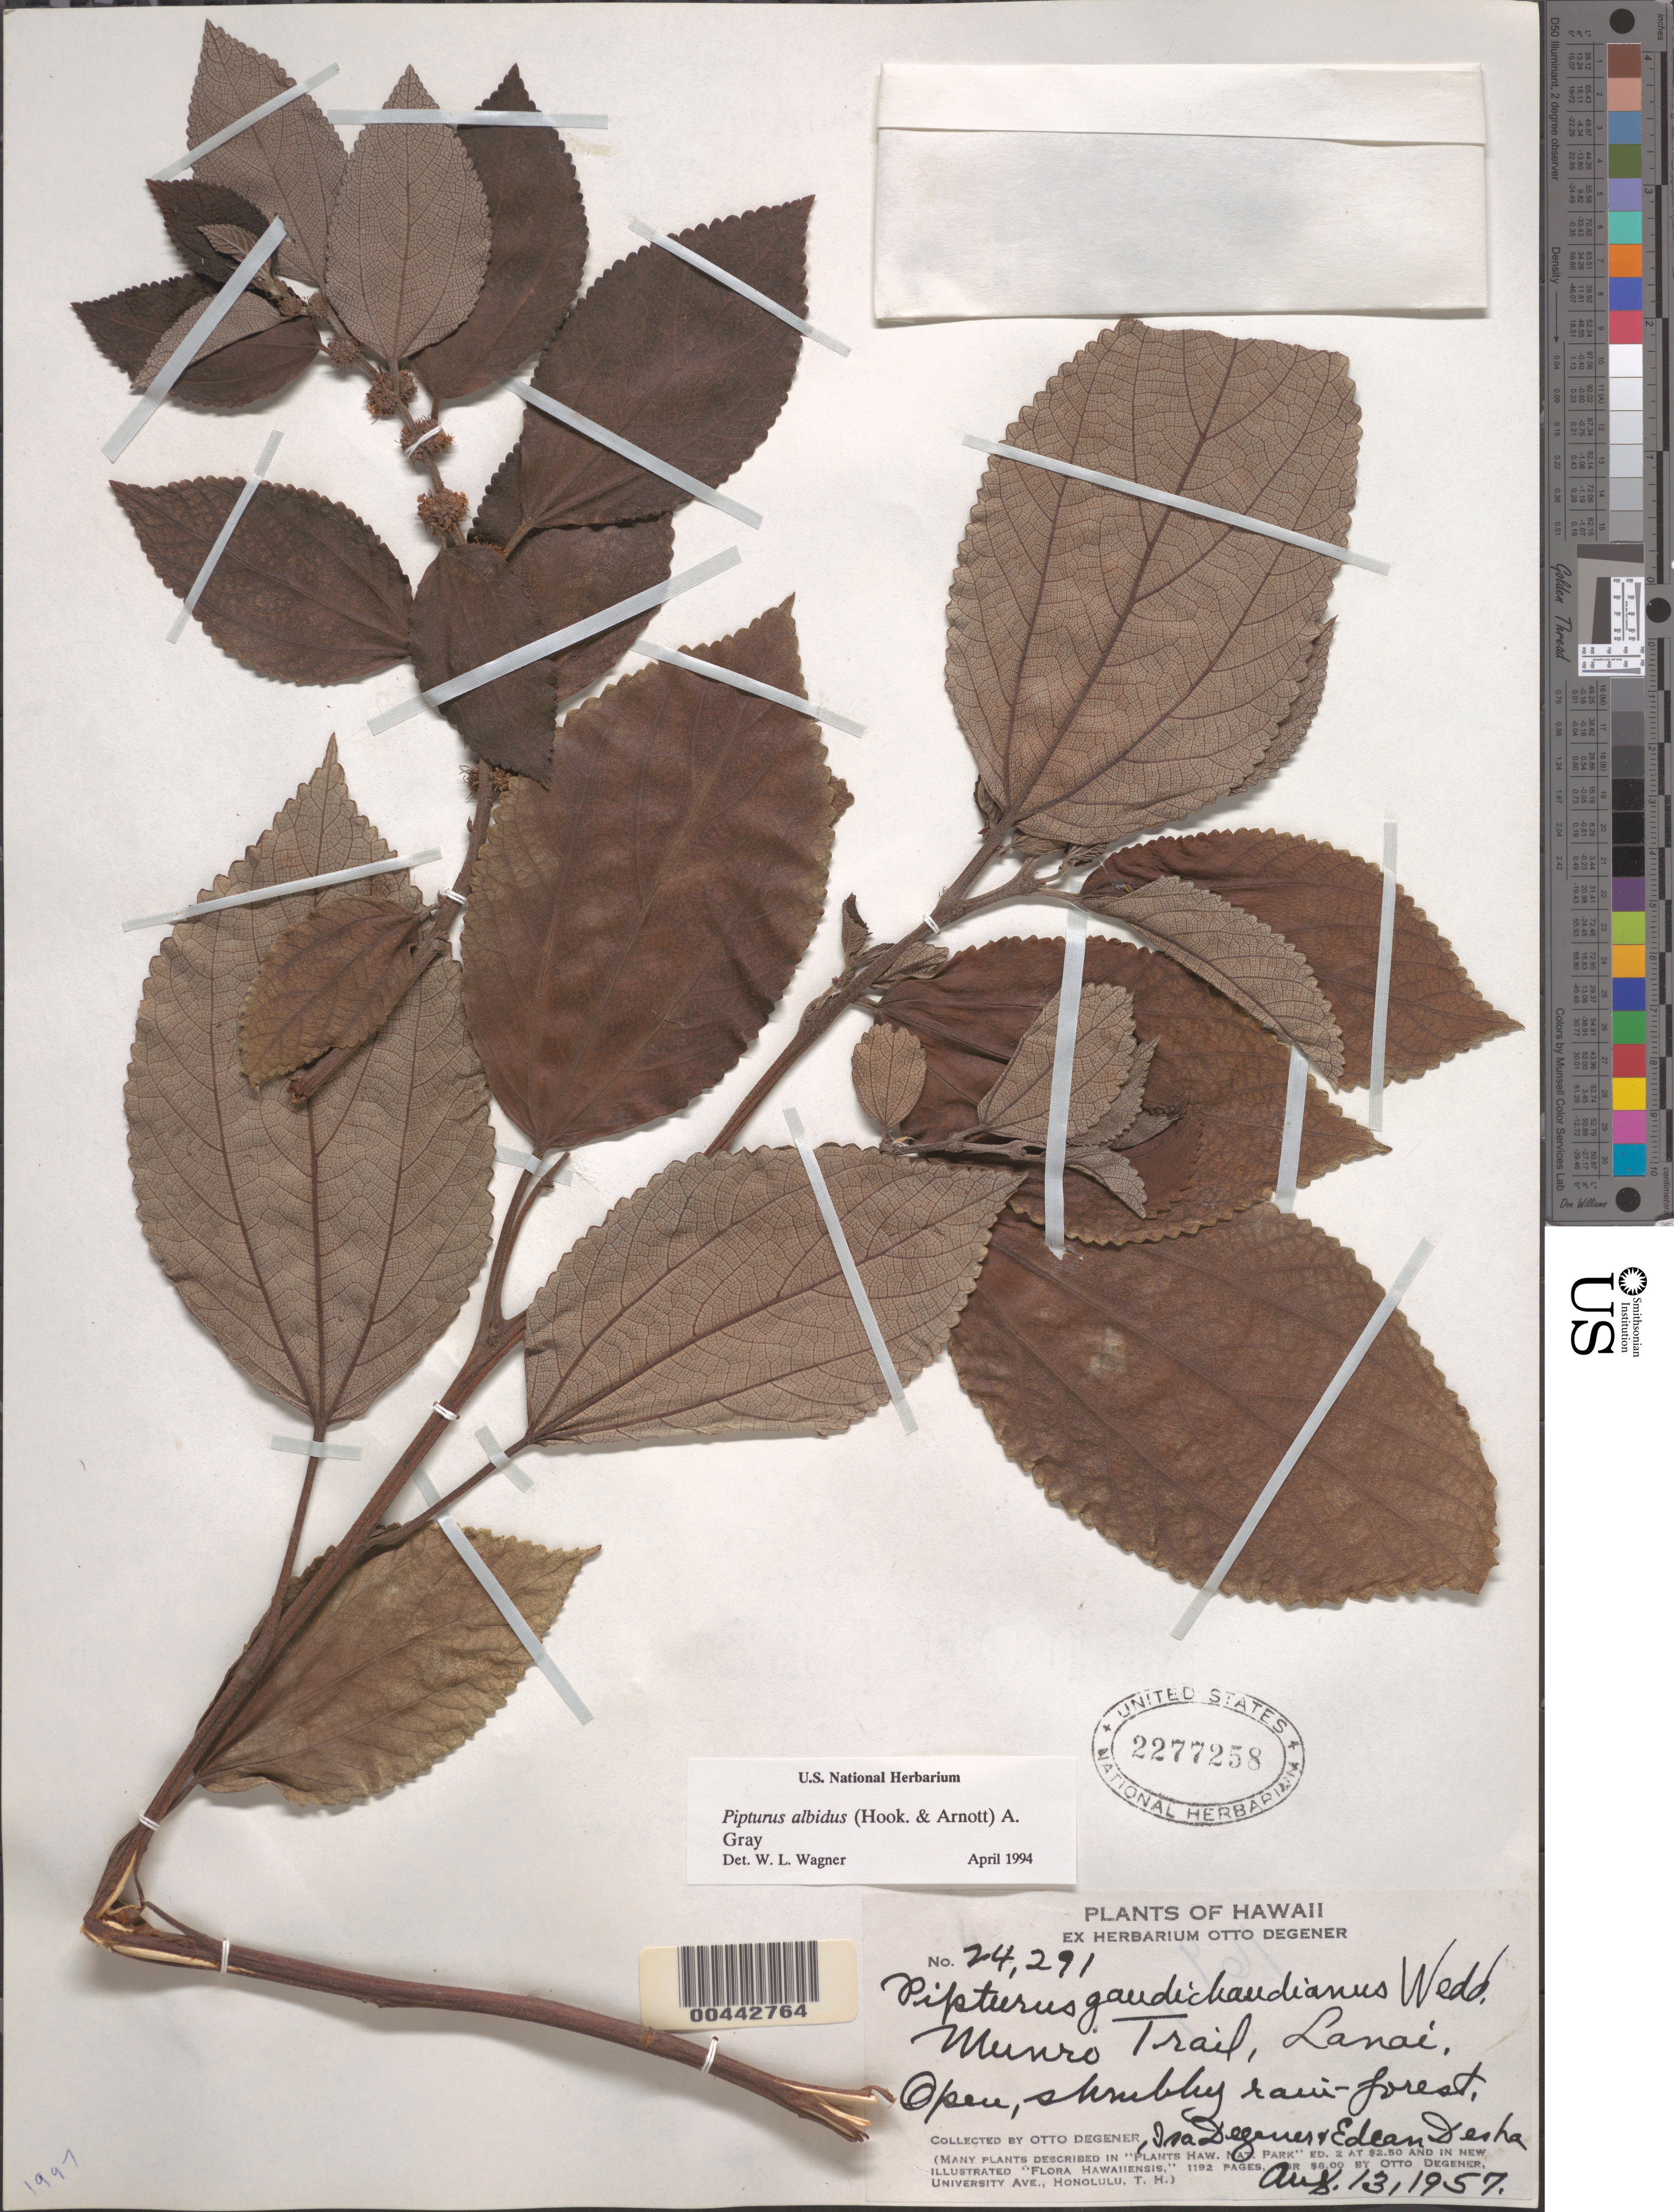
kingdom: Plantae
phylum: Tracheophyta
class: Magnoliopsida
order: Rosales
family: Urticaceae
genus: Pipturus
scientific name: Pipturus albidus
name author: (Hook. & Arn.) A. Gray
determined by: Wagner, W. L., (BOT), Smithsonian Institution - National Museum of Natural History (UNITED STATES)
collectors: O. Degener, I. Degener & E. Desha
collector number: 24291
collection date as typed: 13 Aug 1957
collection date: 1957-08-13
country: United States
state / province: Hawaii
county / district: Maui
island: Lana'i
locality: Munro Trail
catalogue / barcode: US 2277258